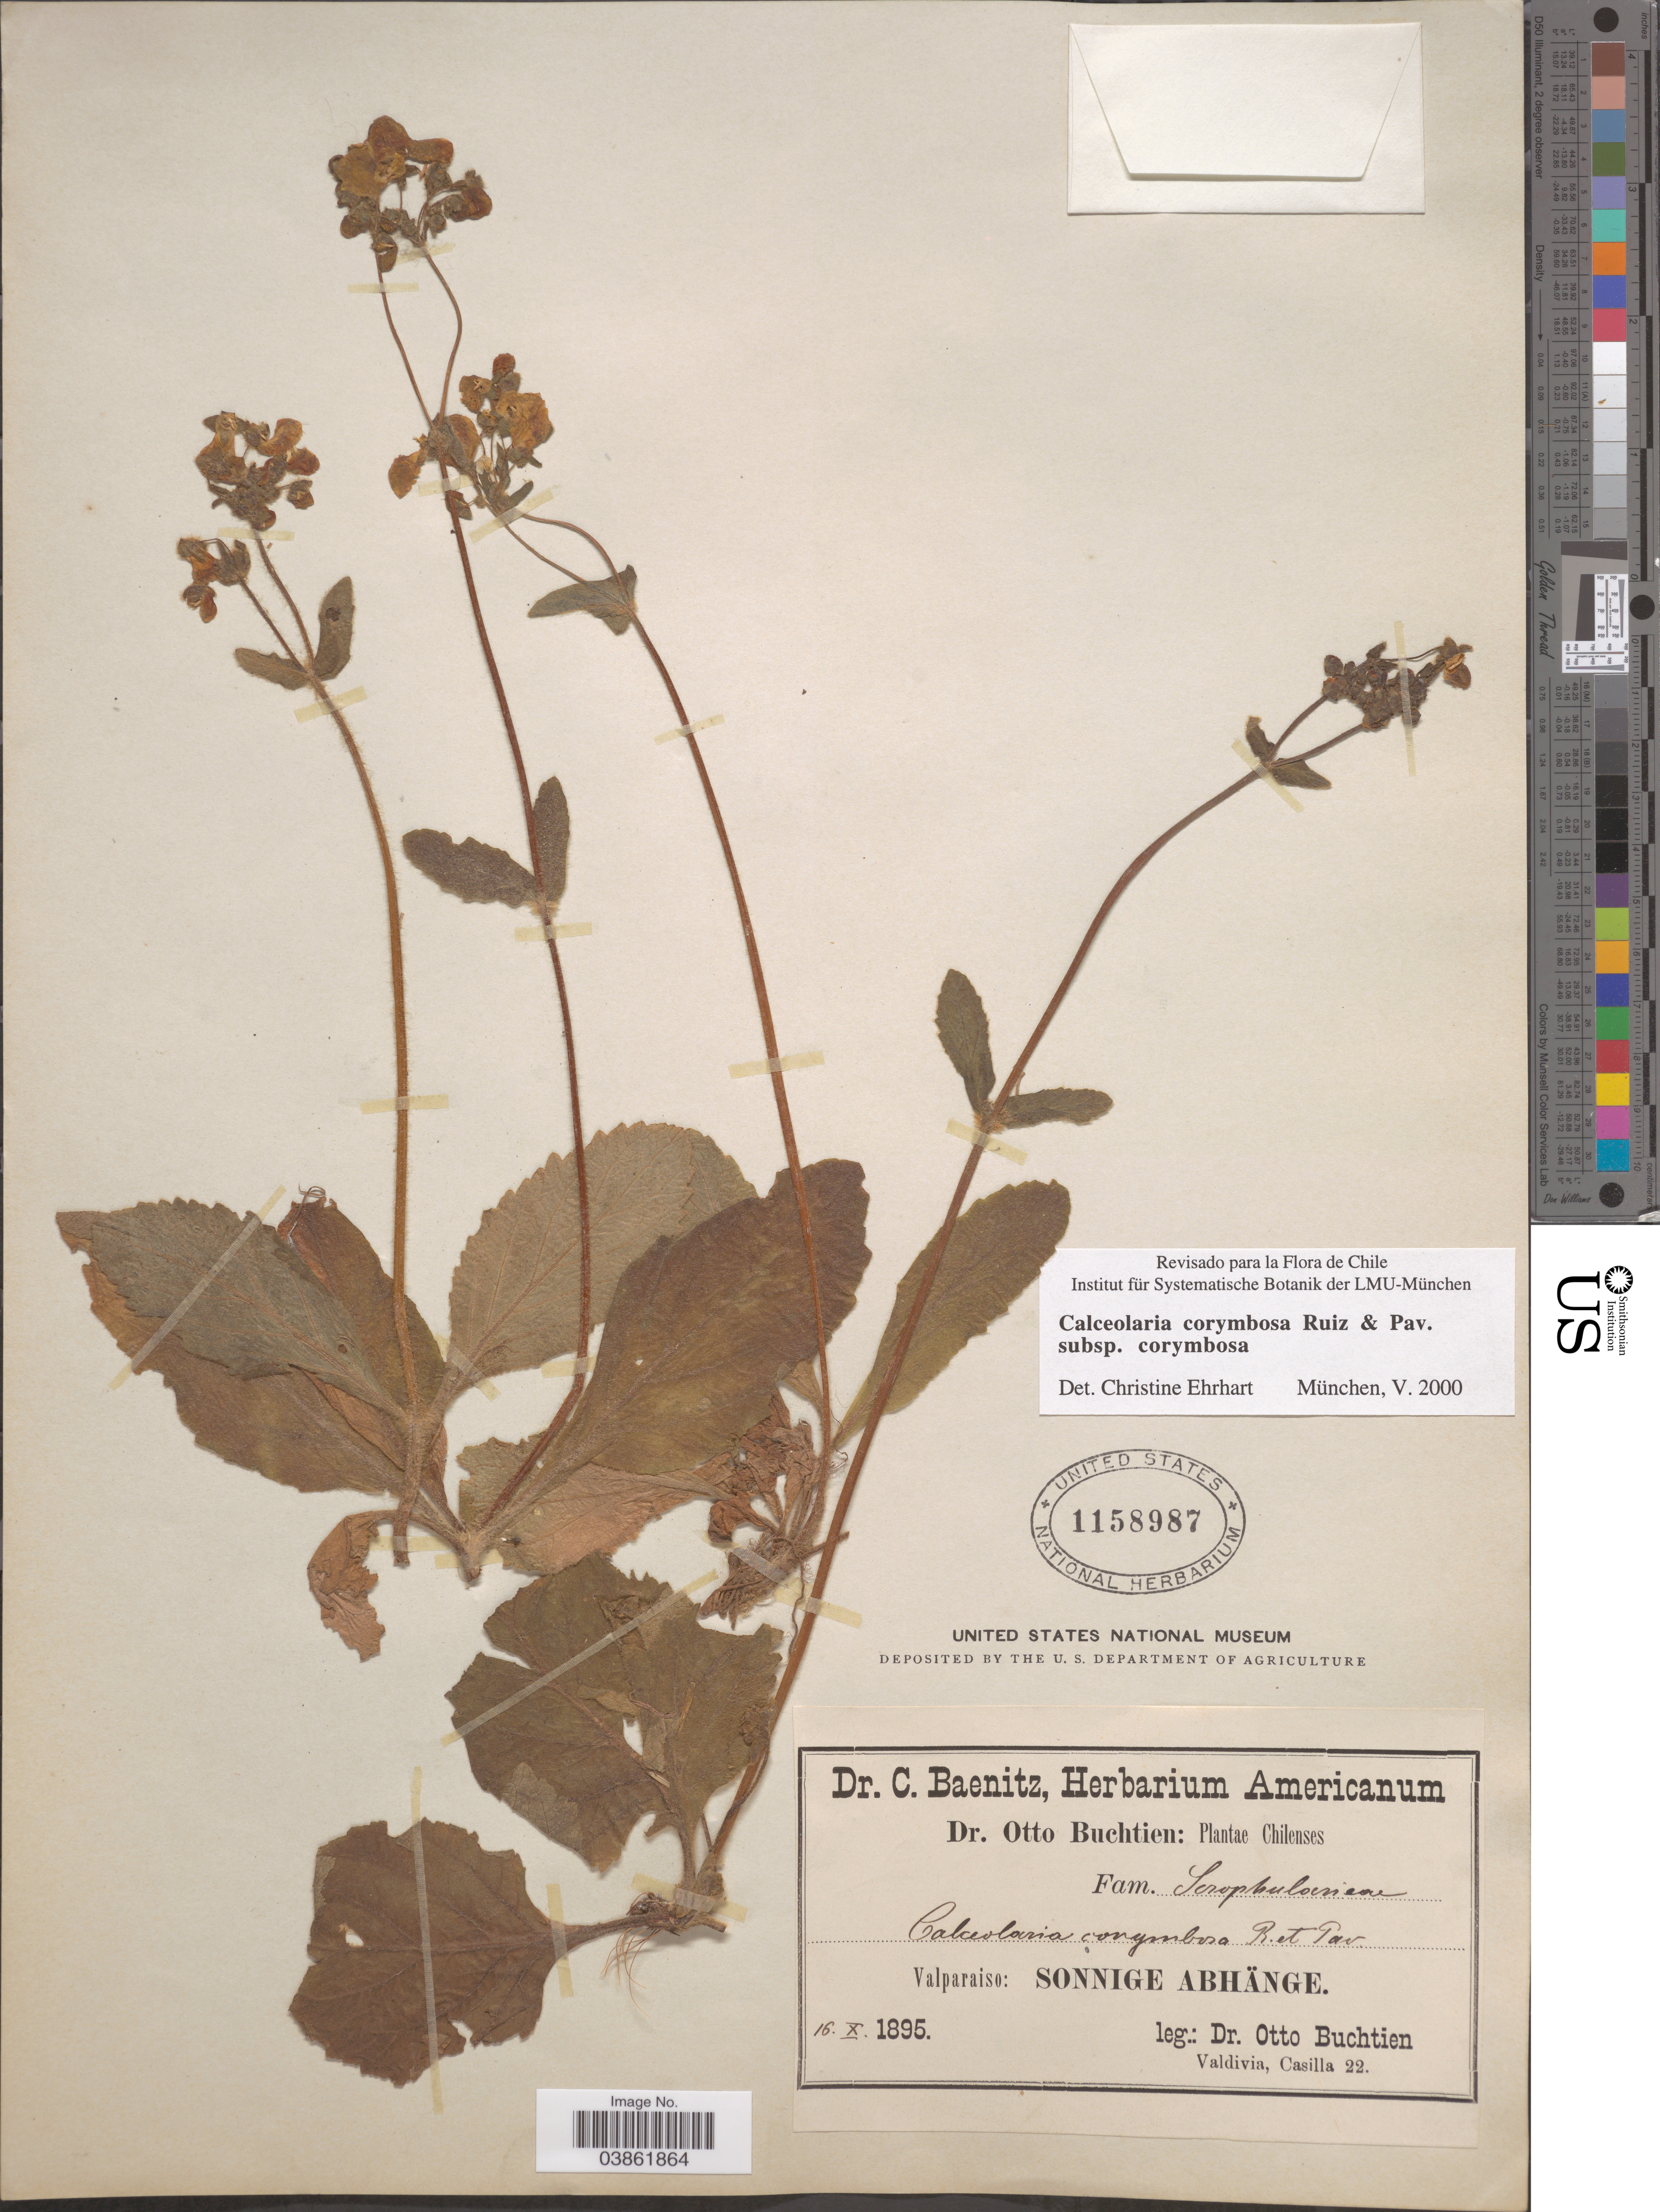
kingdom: Plantae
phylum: Tracheophyta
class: Magnoliopsida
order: Lamiales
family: Calceolariaceae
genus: Calceolaria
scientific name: Calceolaria corymbosa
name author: Ruiz & Pav.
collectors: O. Buchtien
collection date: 1895-10-16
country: Chile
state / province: Valparaíso (V)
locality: Sonnige Abhänge.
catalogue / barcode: US 1158987